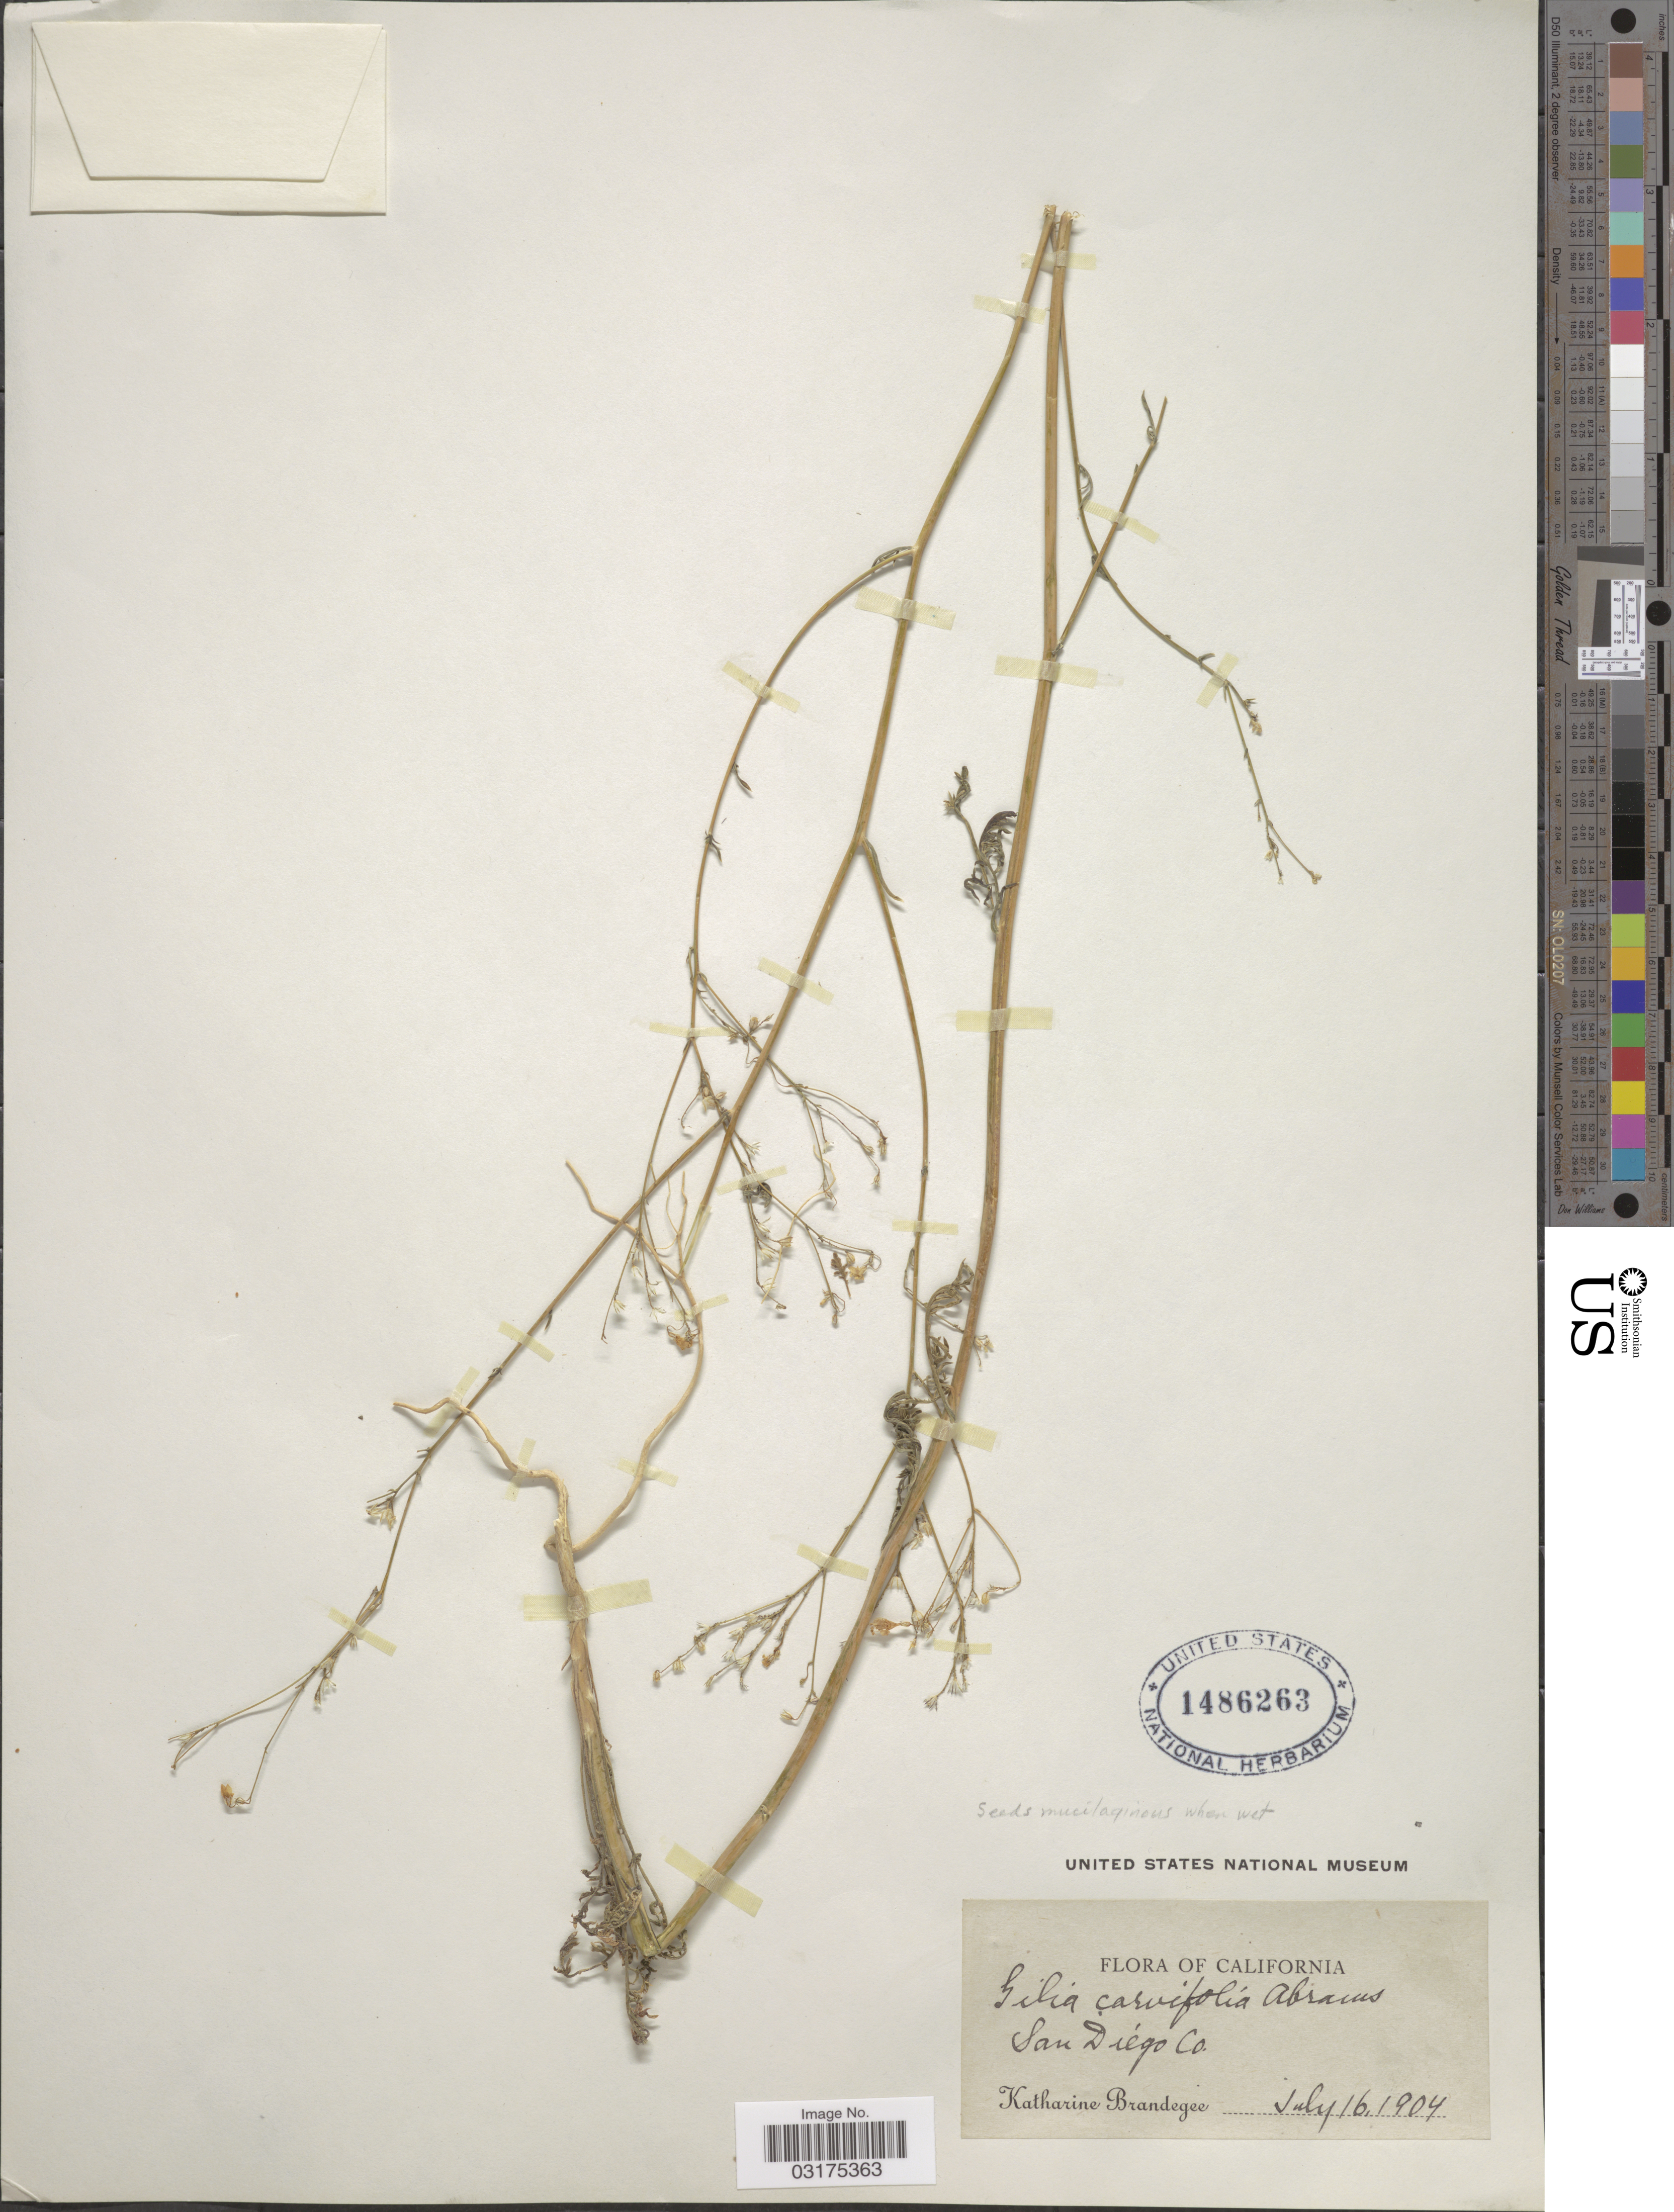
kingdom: Plantae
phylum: Tracheophyta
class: Magnoliopsida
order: Ericales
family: Polemoniaceae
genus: Saltugilia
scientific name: Saltugilia caruifolia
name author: (Abrams) L.A. Johnson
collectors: M. K. Brandegee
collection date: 1904-07-16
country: United States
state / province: California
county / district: San Diego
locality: San Diego Co.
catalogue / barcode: US 1486263